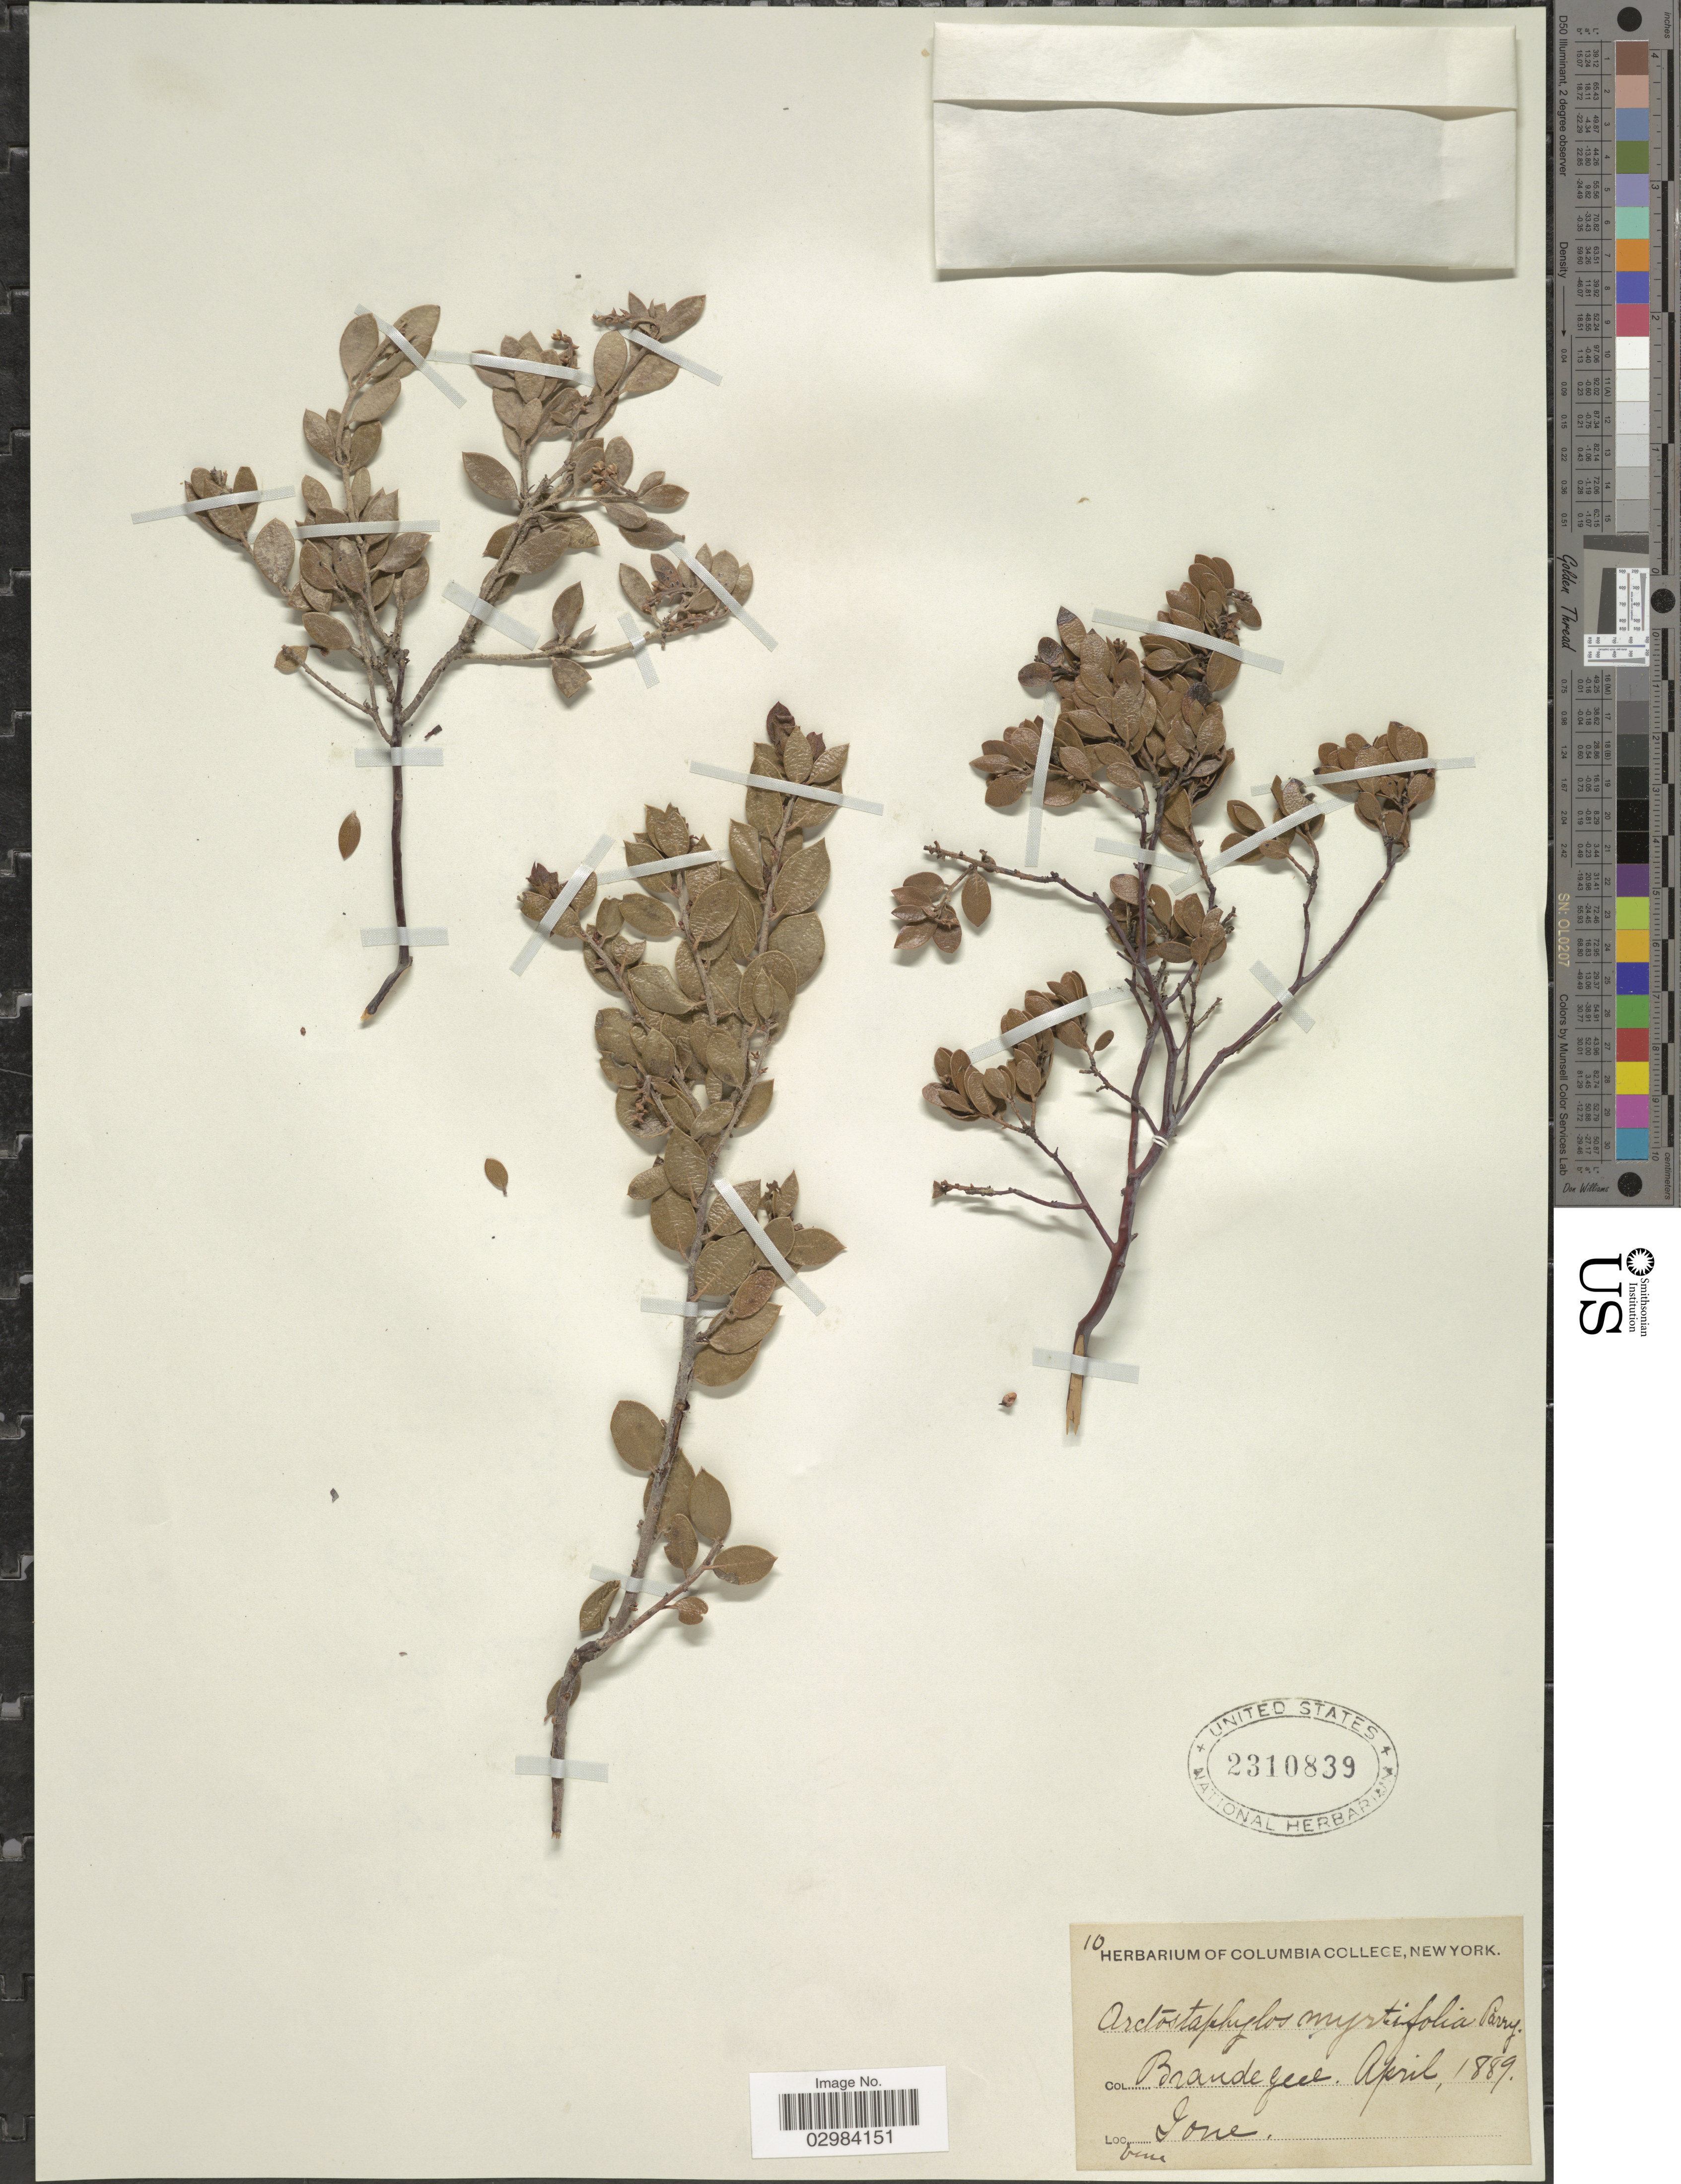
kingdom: Plantae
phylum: Tracheophyta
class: Magnoliopsida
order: Ericales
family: Ericaceae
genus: Arctostaphylos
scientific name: Arctostaphylos myrtifolia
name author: Parry in Greene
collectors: -- Brandegee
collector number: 10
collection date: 1889-04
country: United States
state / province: California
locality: Ione.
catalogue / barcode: US 2310839